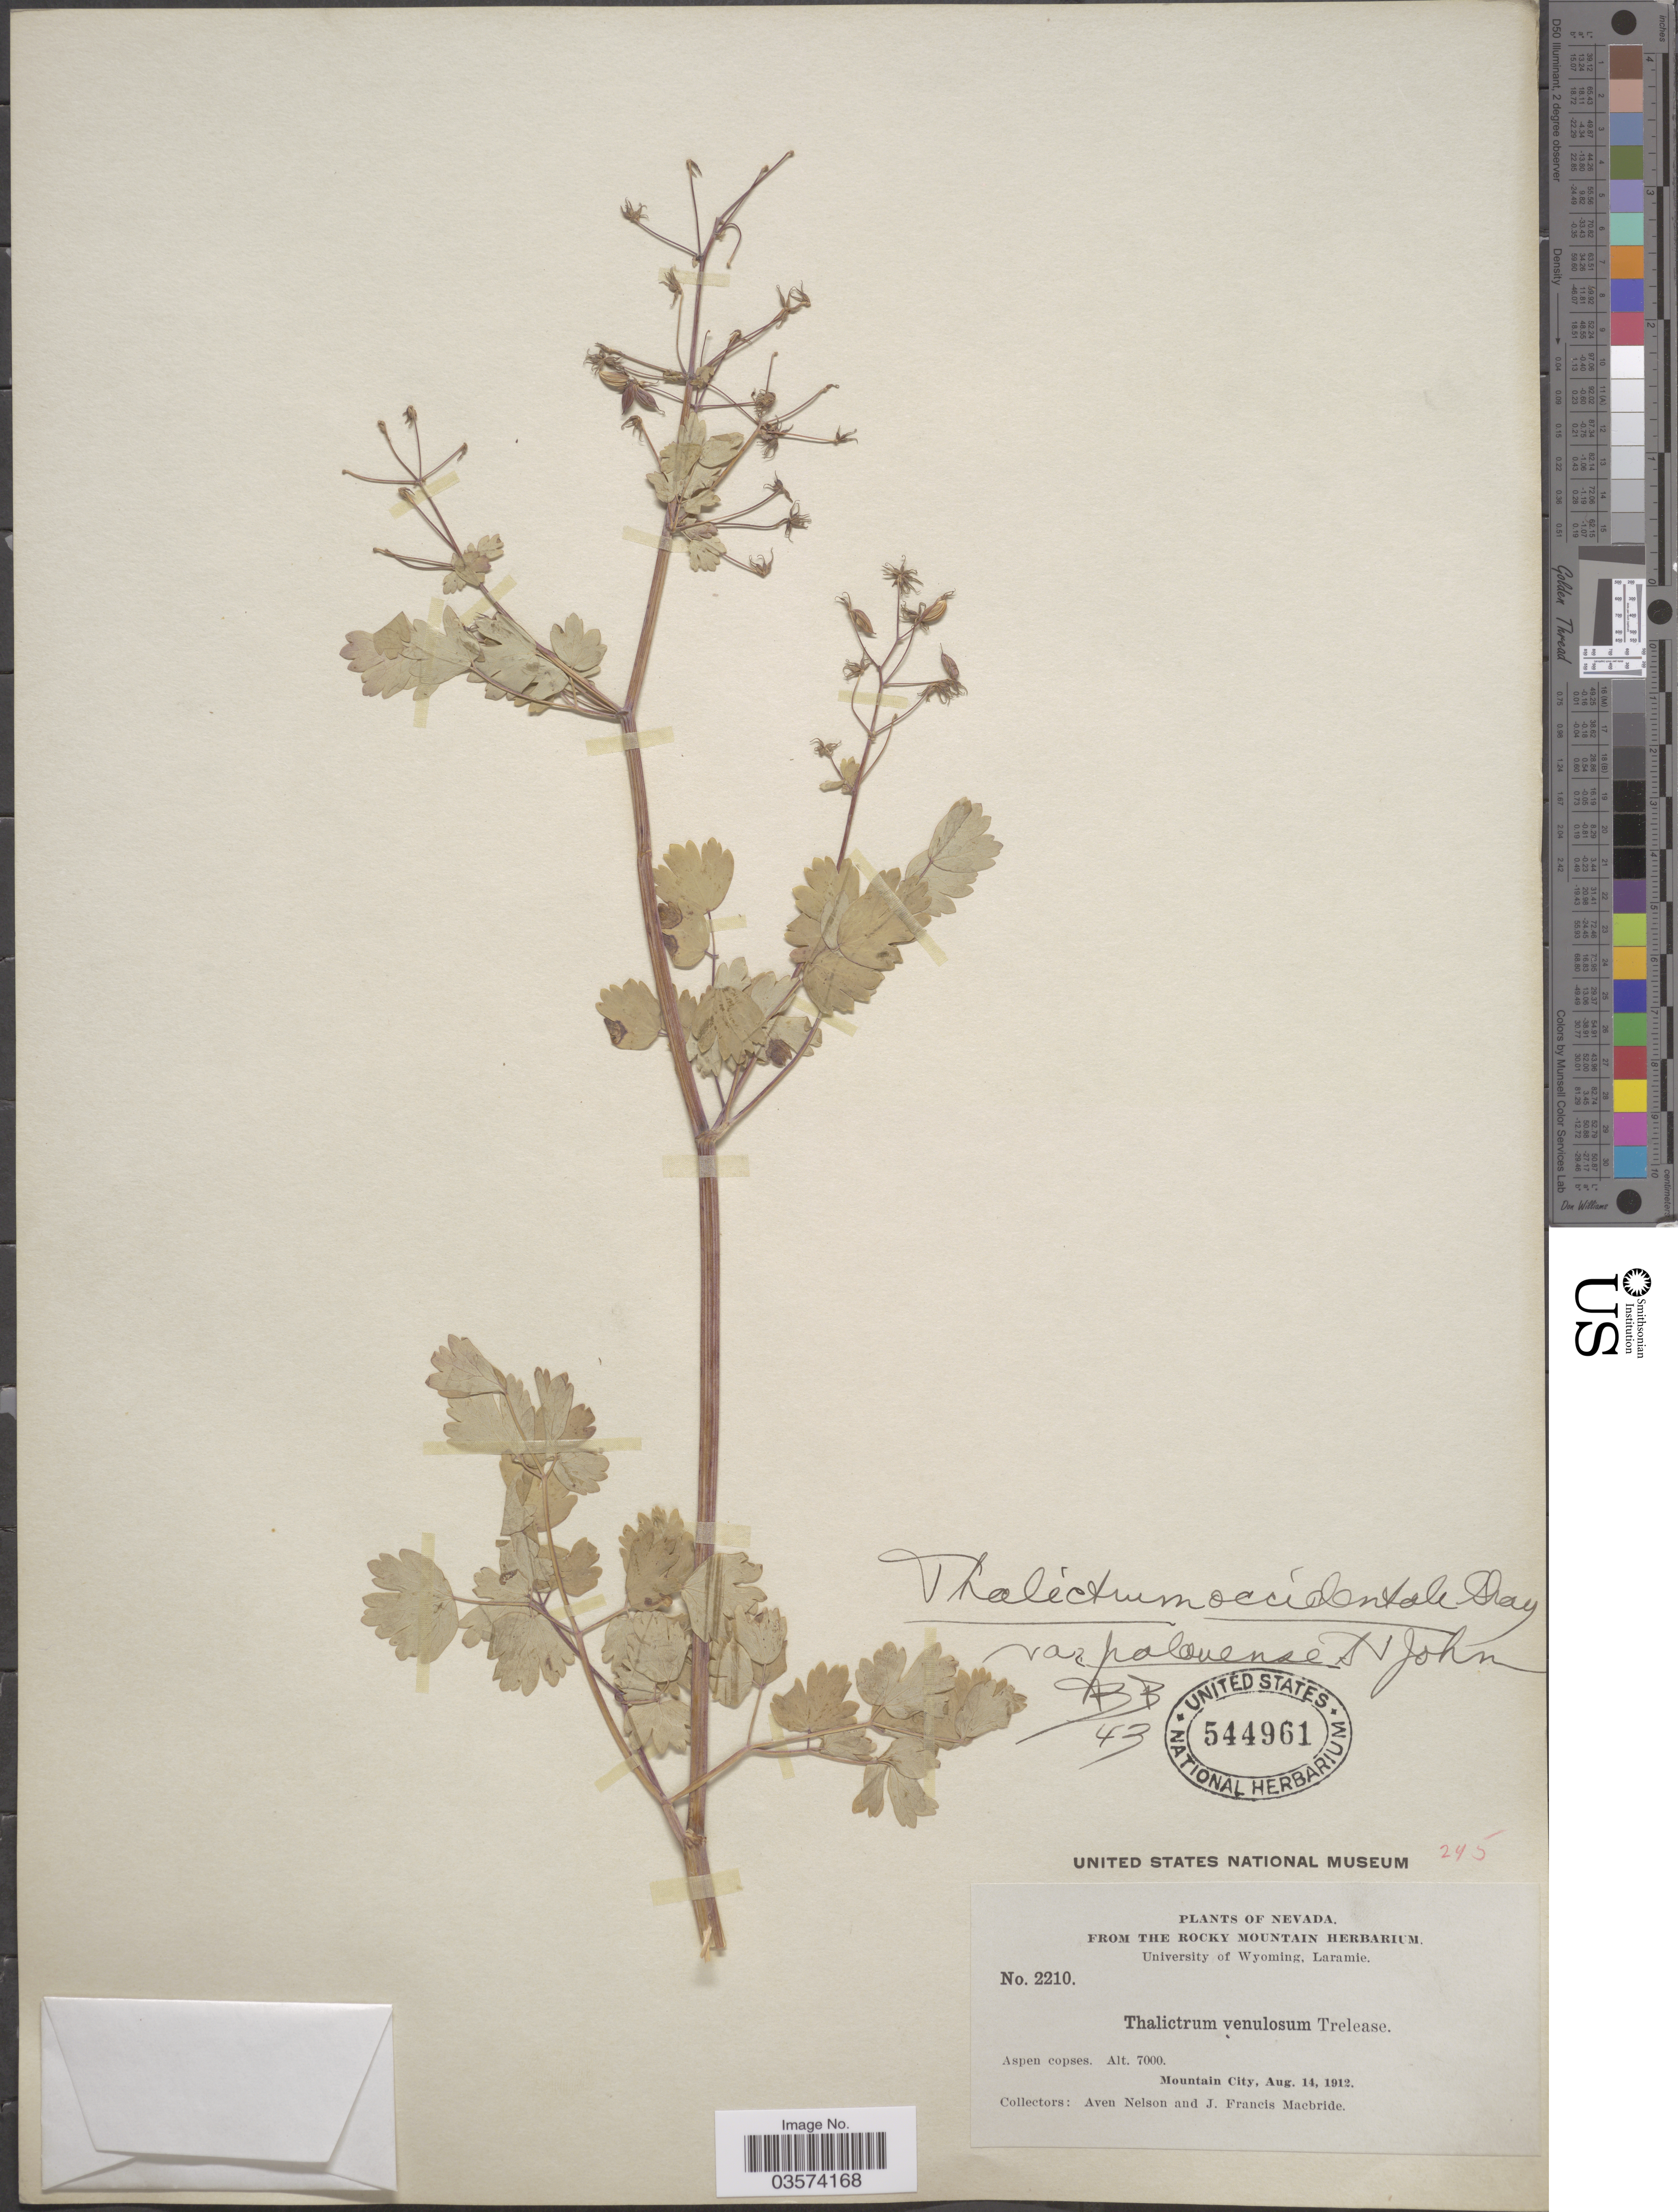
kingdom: Plantae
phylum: Tracheophyta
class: Magnoliopsida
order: Ranunculales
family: Ranunculaceae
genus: Thalictrum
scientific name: Thalictrum occidentale var. palousense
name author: H. St. John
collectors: A. Nelson & J. F. Macbride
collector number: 2210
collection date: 1912-08-14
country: United States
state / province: Nevada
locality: Mountain City.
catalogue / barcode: US 544961